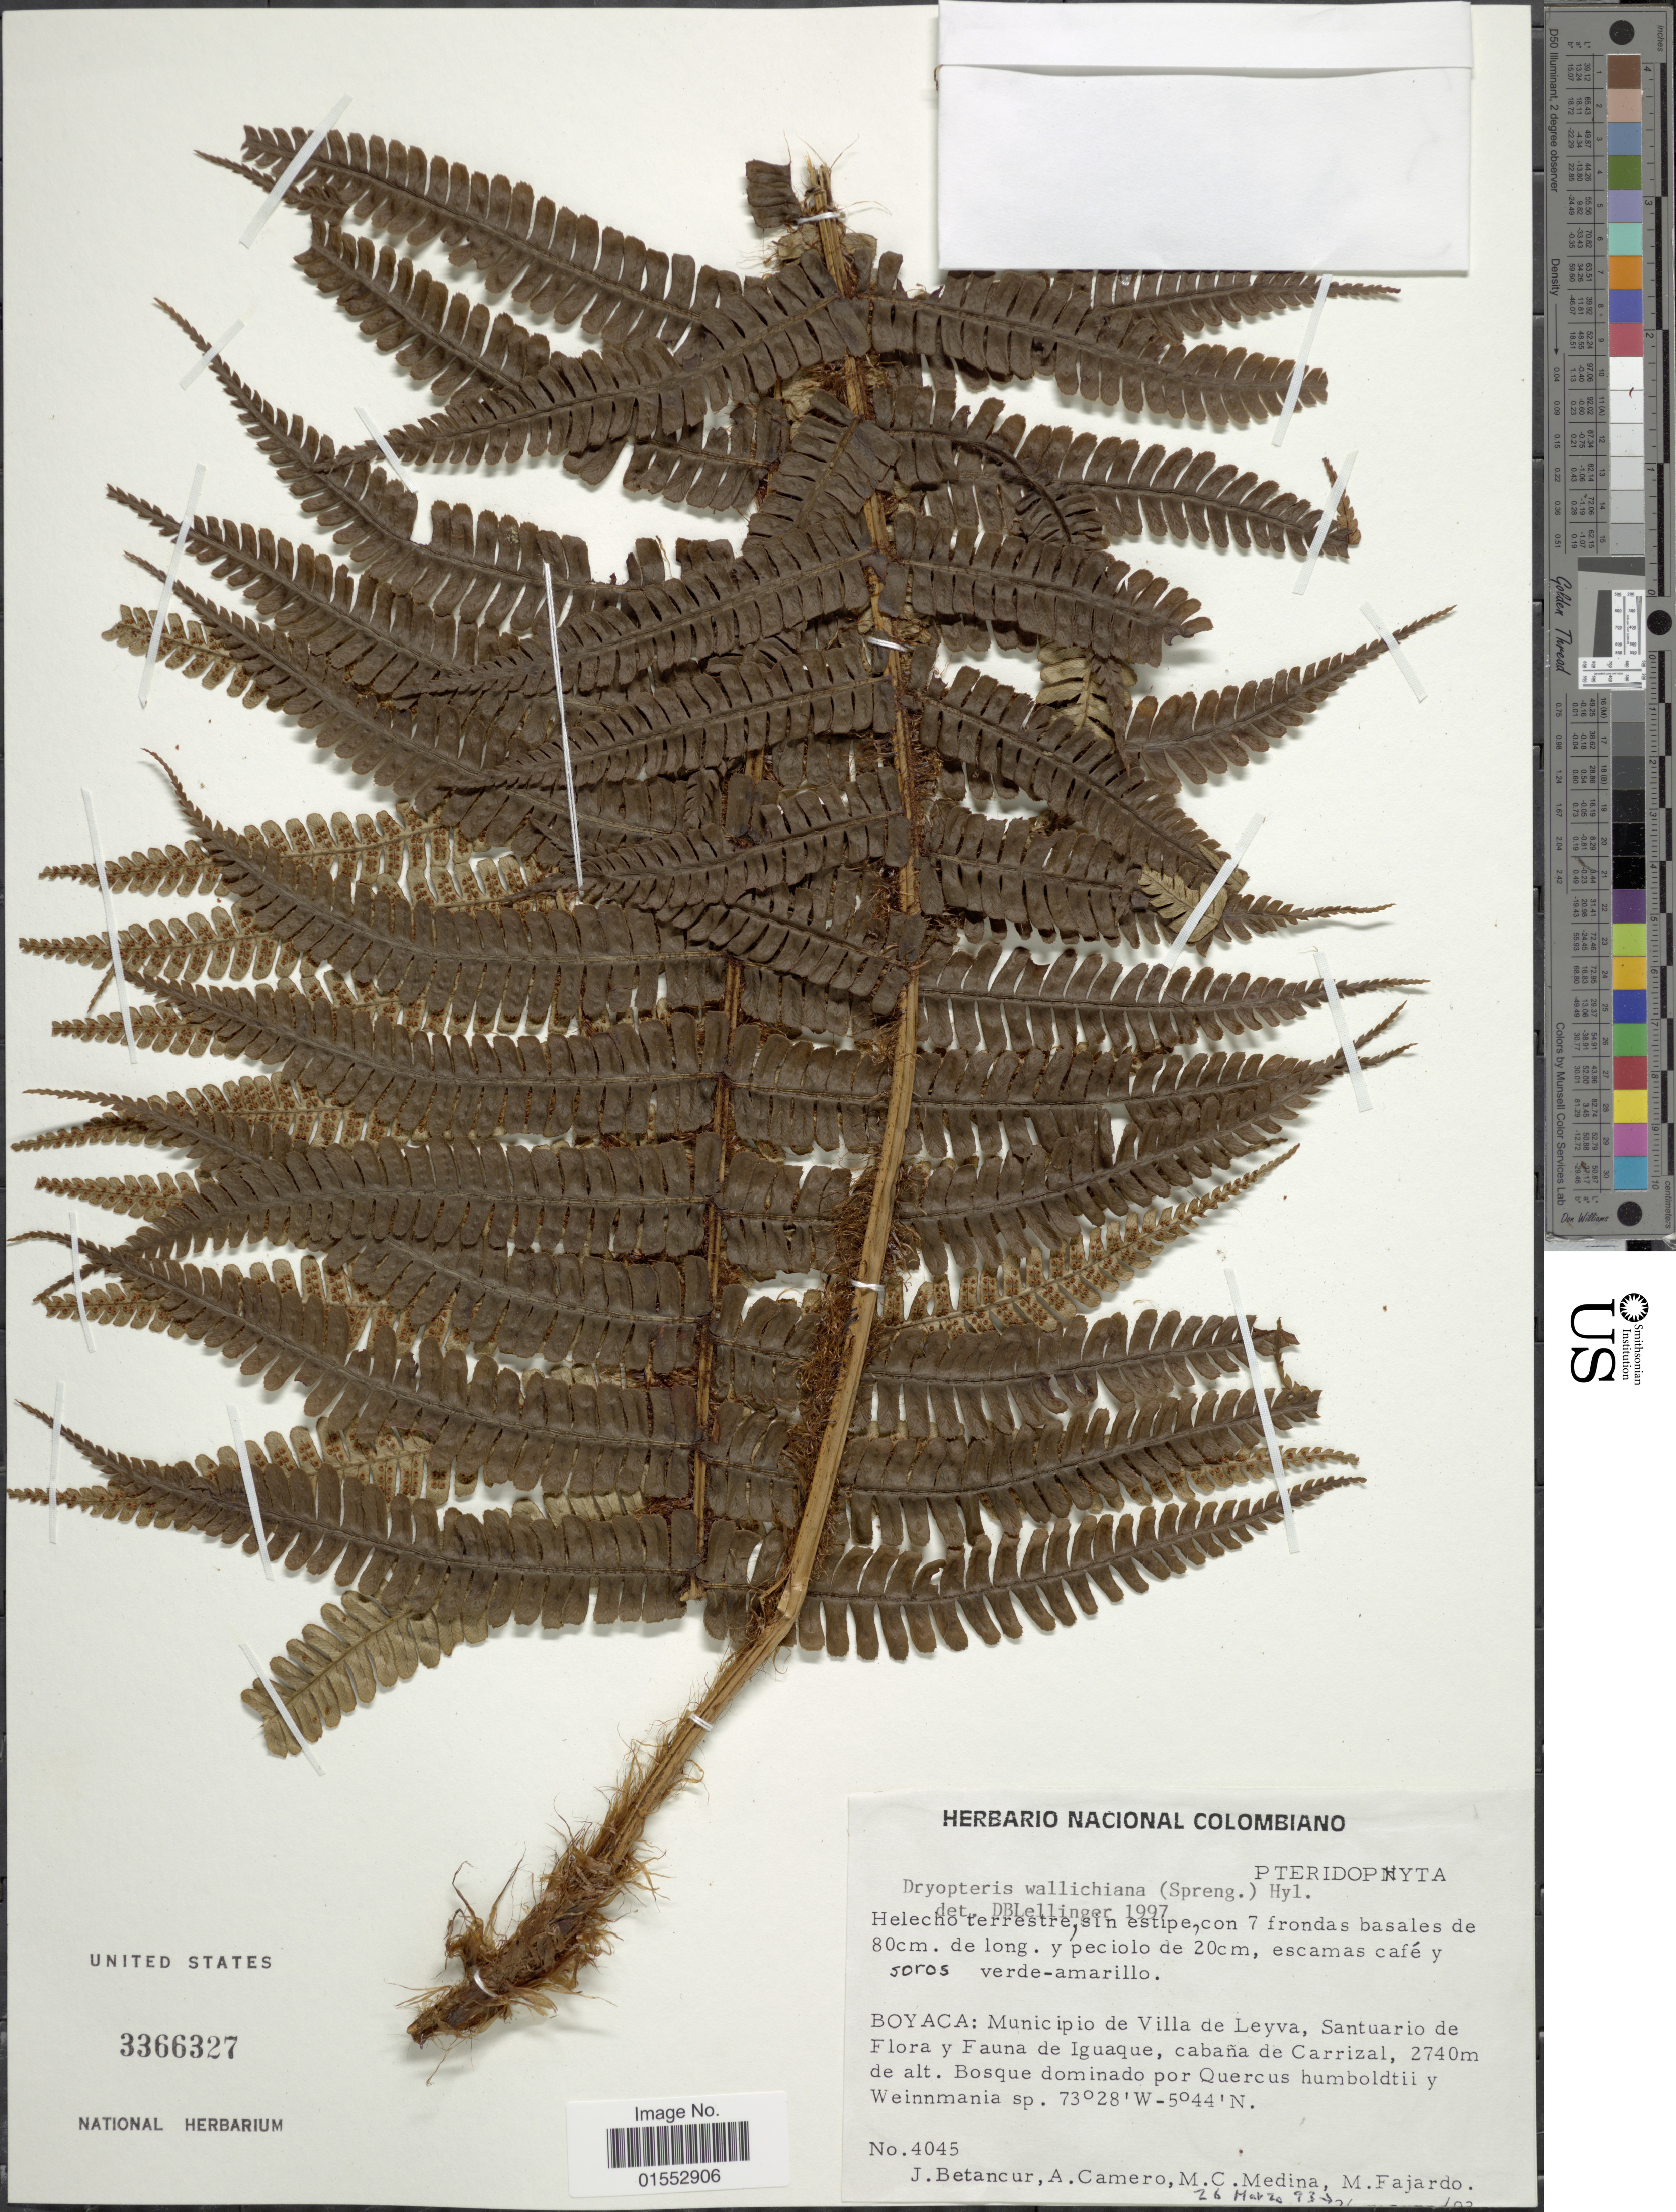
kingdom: Plantae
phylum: Tracheophyta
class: Polypodiopsida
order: Polypodiales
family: Dryopteridaceae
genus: Dryopteris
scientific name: Dryopteris wallichiana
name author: (Spreng.) Hyl.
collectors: J. Betancur, A. A. Camero, M. Medina & M. Fajardo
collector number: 4045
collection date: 1935-03-26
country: Colombia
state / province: Boyacá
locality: Boyaca: Municipio de Villa de Leyva, Sanhtuario de Flora y Fauna de Iguaque, cabana de Carrizal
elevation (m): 2740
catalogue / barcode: US 3366327